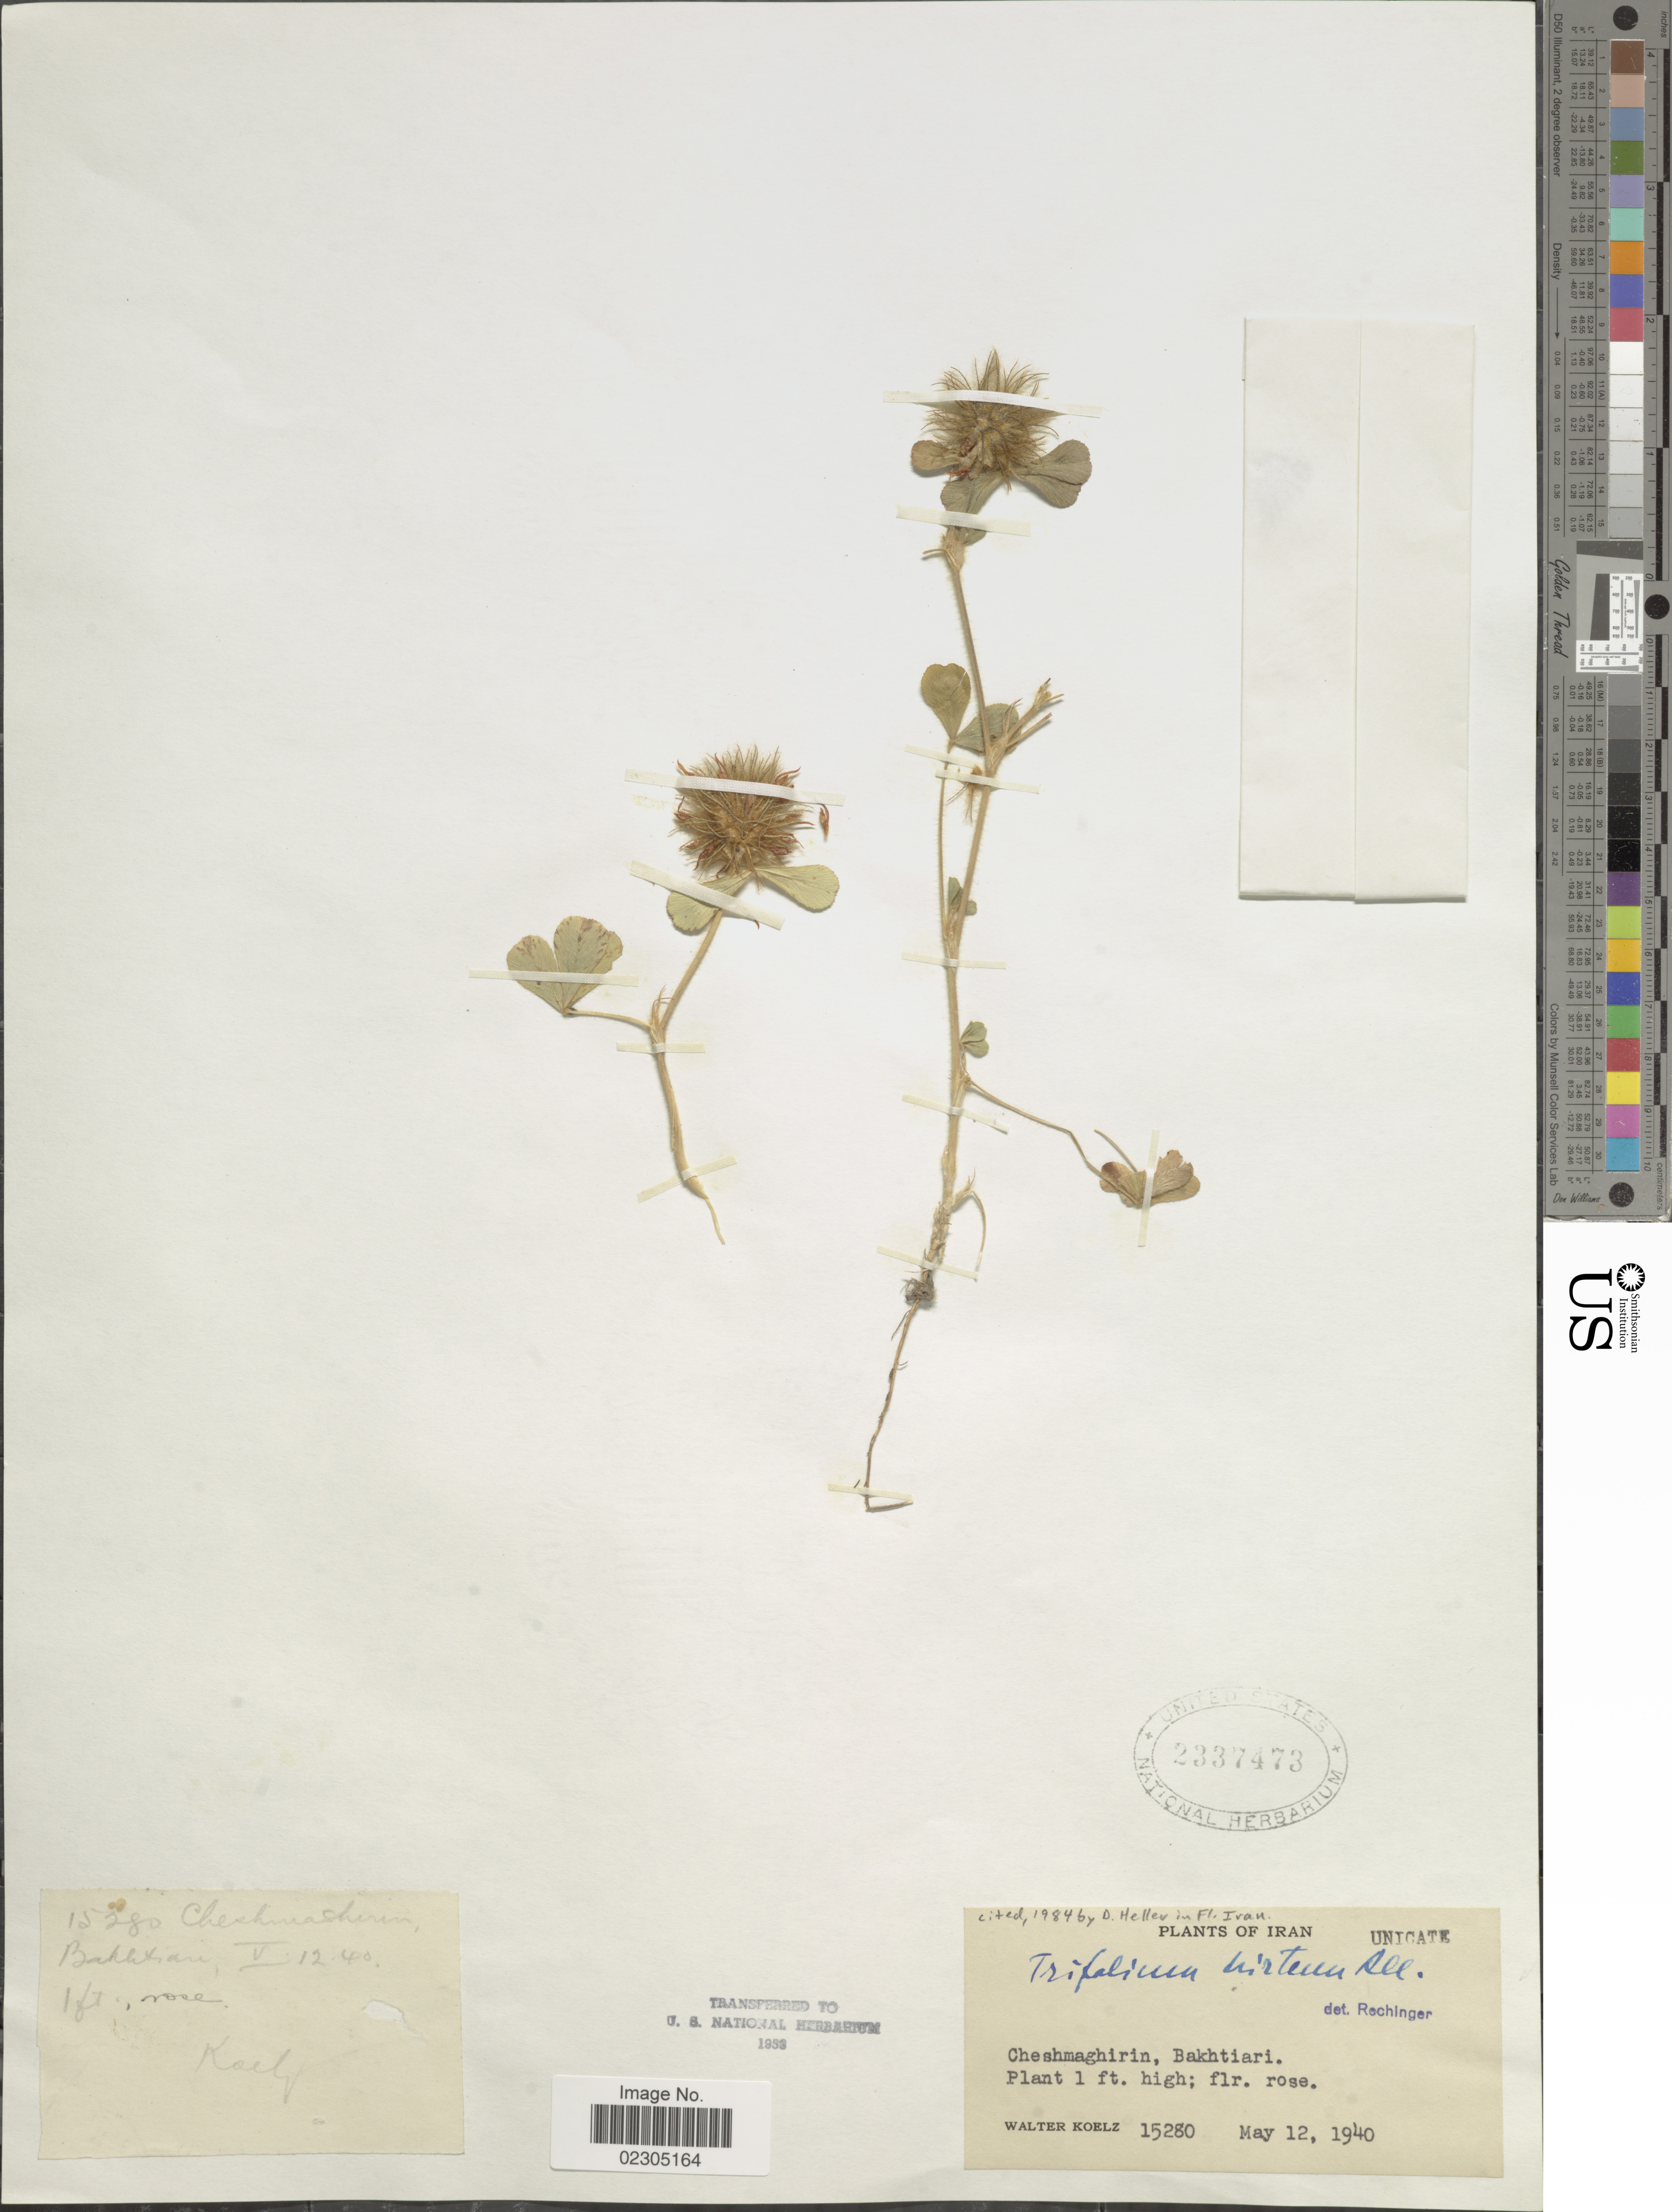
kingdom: Plantae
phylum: Tracheophyta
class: Magnoliopsida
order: Fabales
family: Fabaceae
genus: Trifolium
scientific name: Trifolium hirtum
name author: All.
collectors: W. N. Koelz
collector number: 15280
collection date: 1940-05-12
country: Iran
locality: Cheshmaghirin, Bakhtiari.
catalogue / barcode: US 2337473